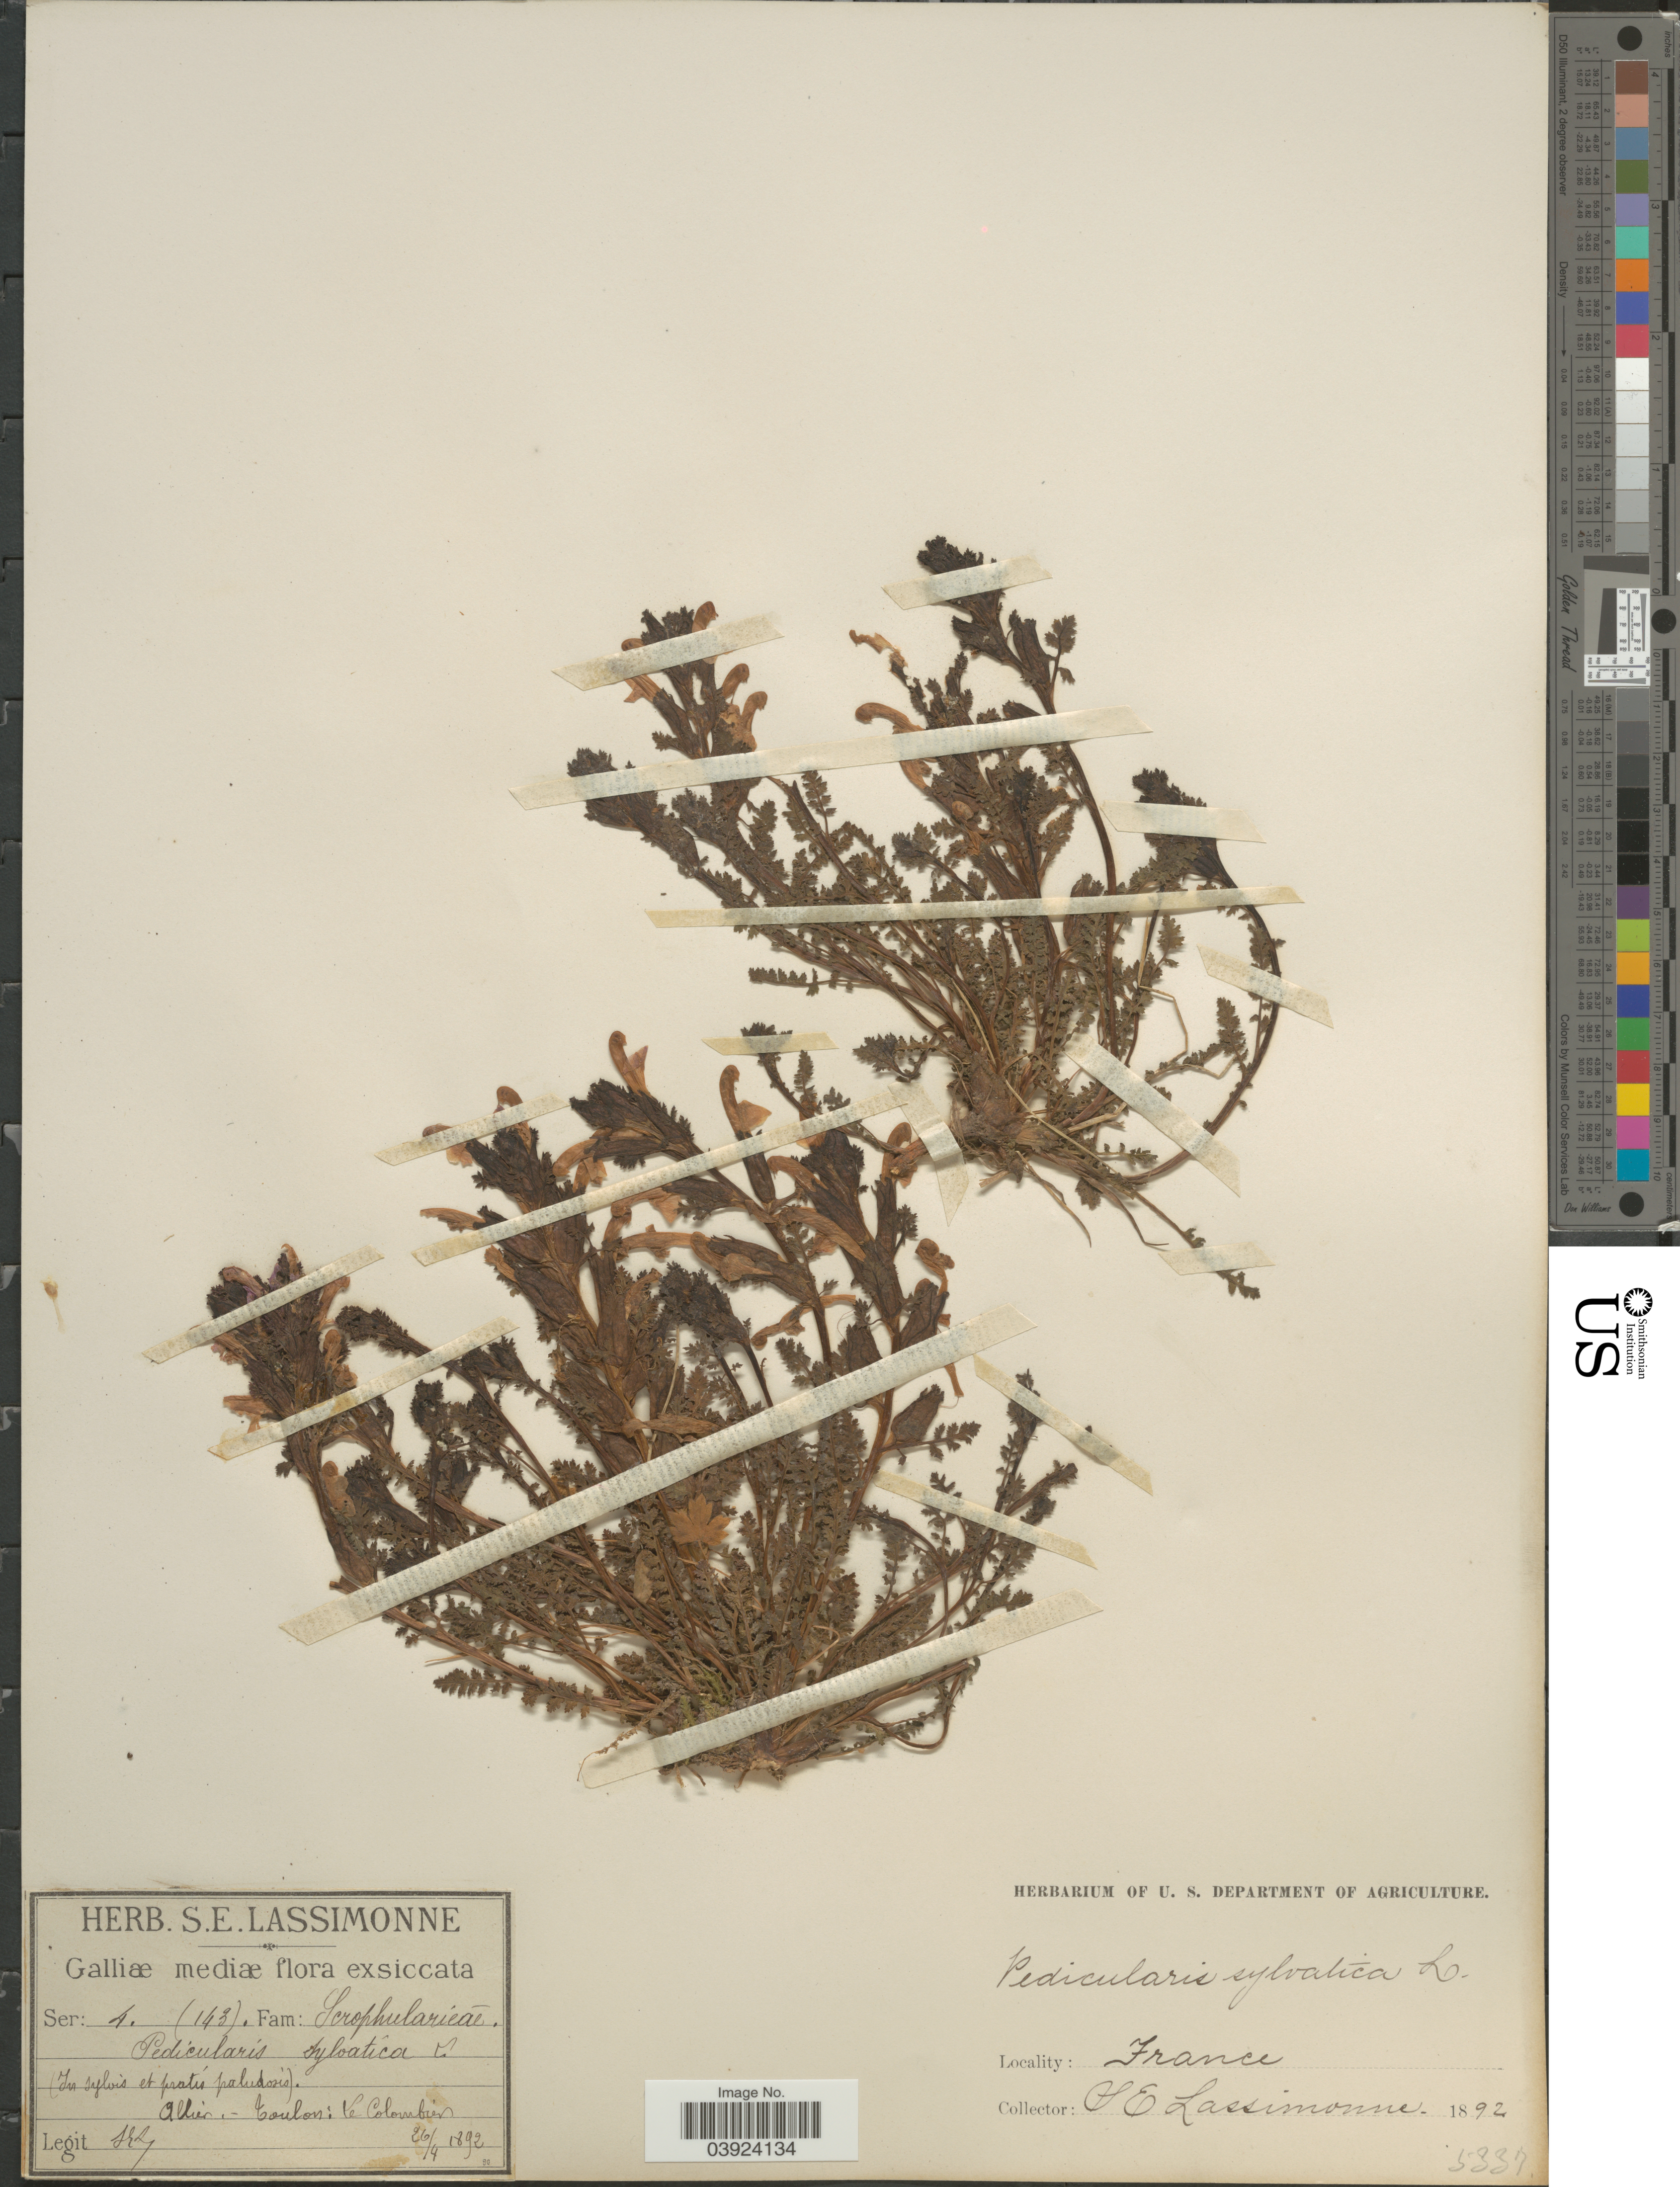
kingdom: Plantae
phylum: Tracheophyta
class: Magnoliopsida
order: Lamiales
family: Orobanchaceae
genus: Pedicularis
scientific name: Pedicularis sylvatica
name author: L.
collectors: S. Lassimonne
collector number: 143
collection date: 1892-04-26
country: France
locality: Galliæ mediæ. Allier.- Toulon: Le Colombien.